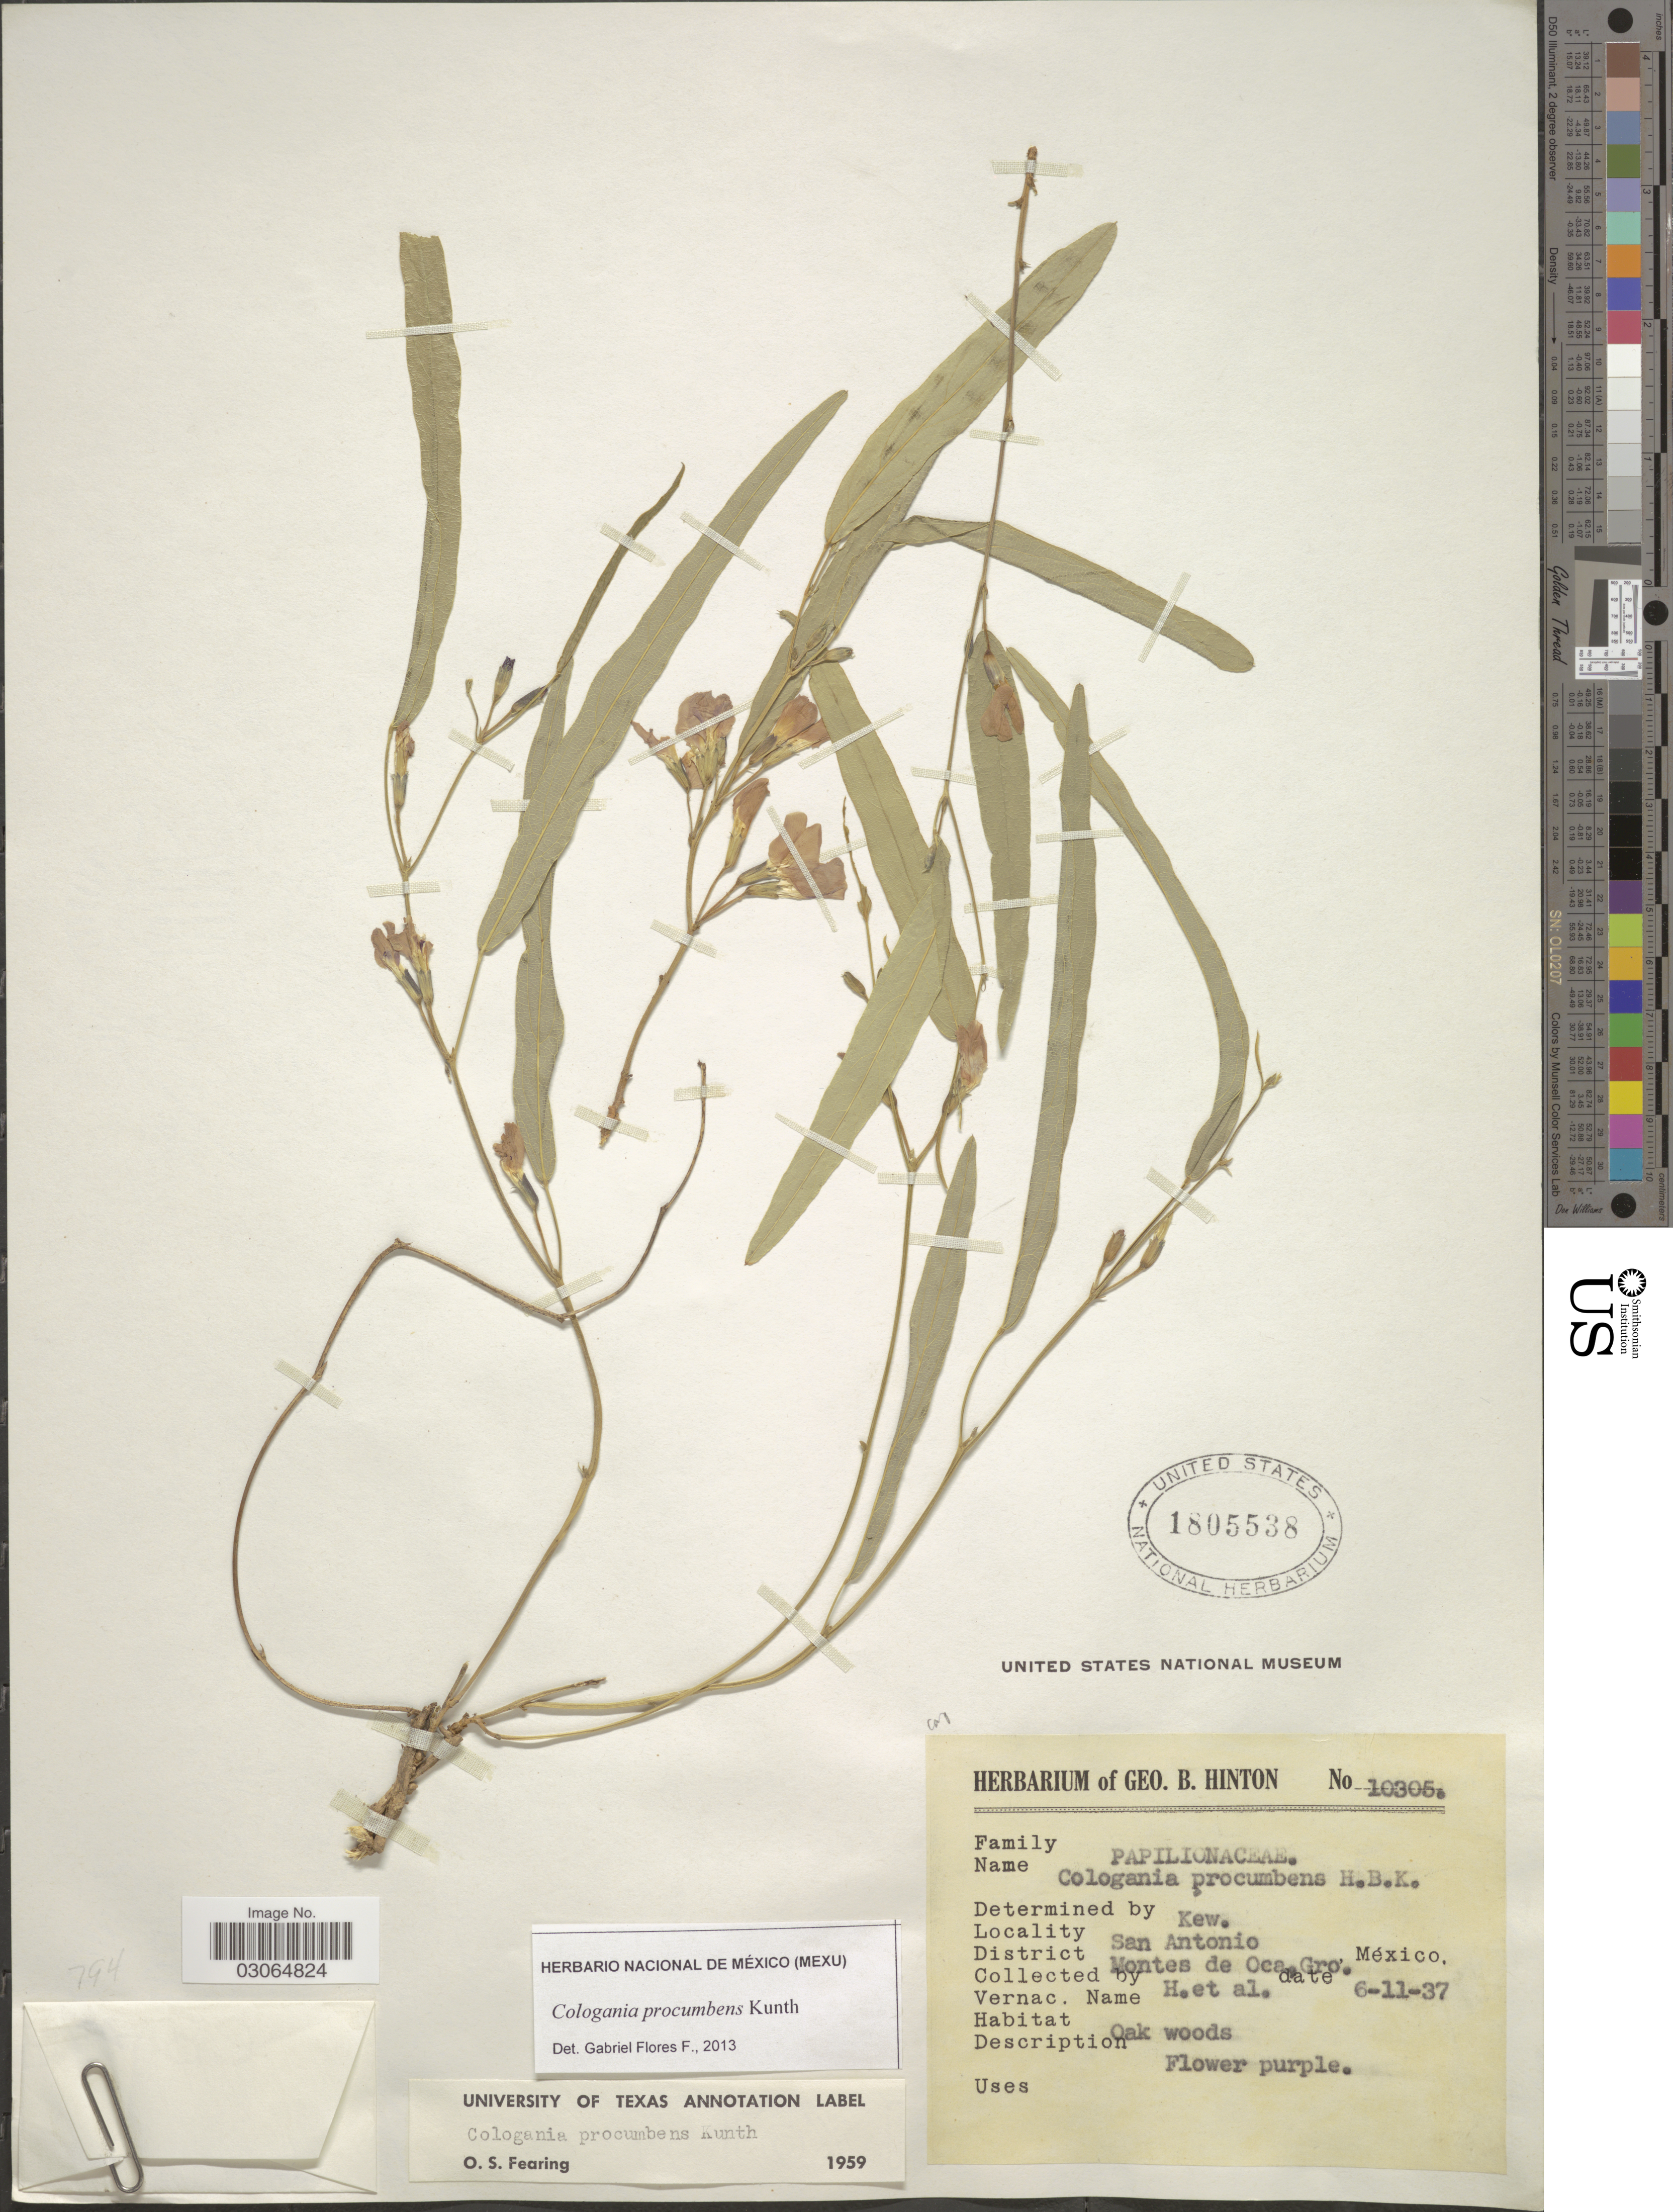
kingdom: Plantae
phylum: Tracheophyta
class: Magnoliopsida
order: Fabales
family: Fabaceae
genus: Cologania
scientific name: Cologania procumbens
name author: Kunth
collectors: G. B. Hinton & et al.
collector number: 10305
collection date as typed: Transcribed d/m/y: 6/11/37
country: Mexico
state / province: Guerrero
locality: San Antonio. District Montes de Oca, Gro.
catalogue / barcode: US 1805538